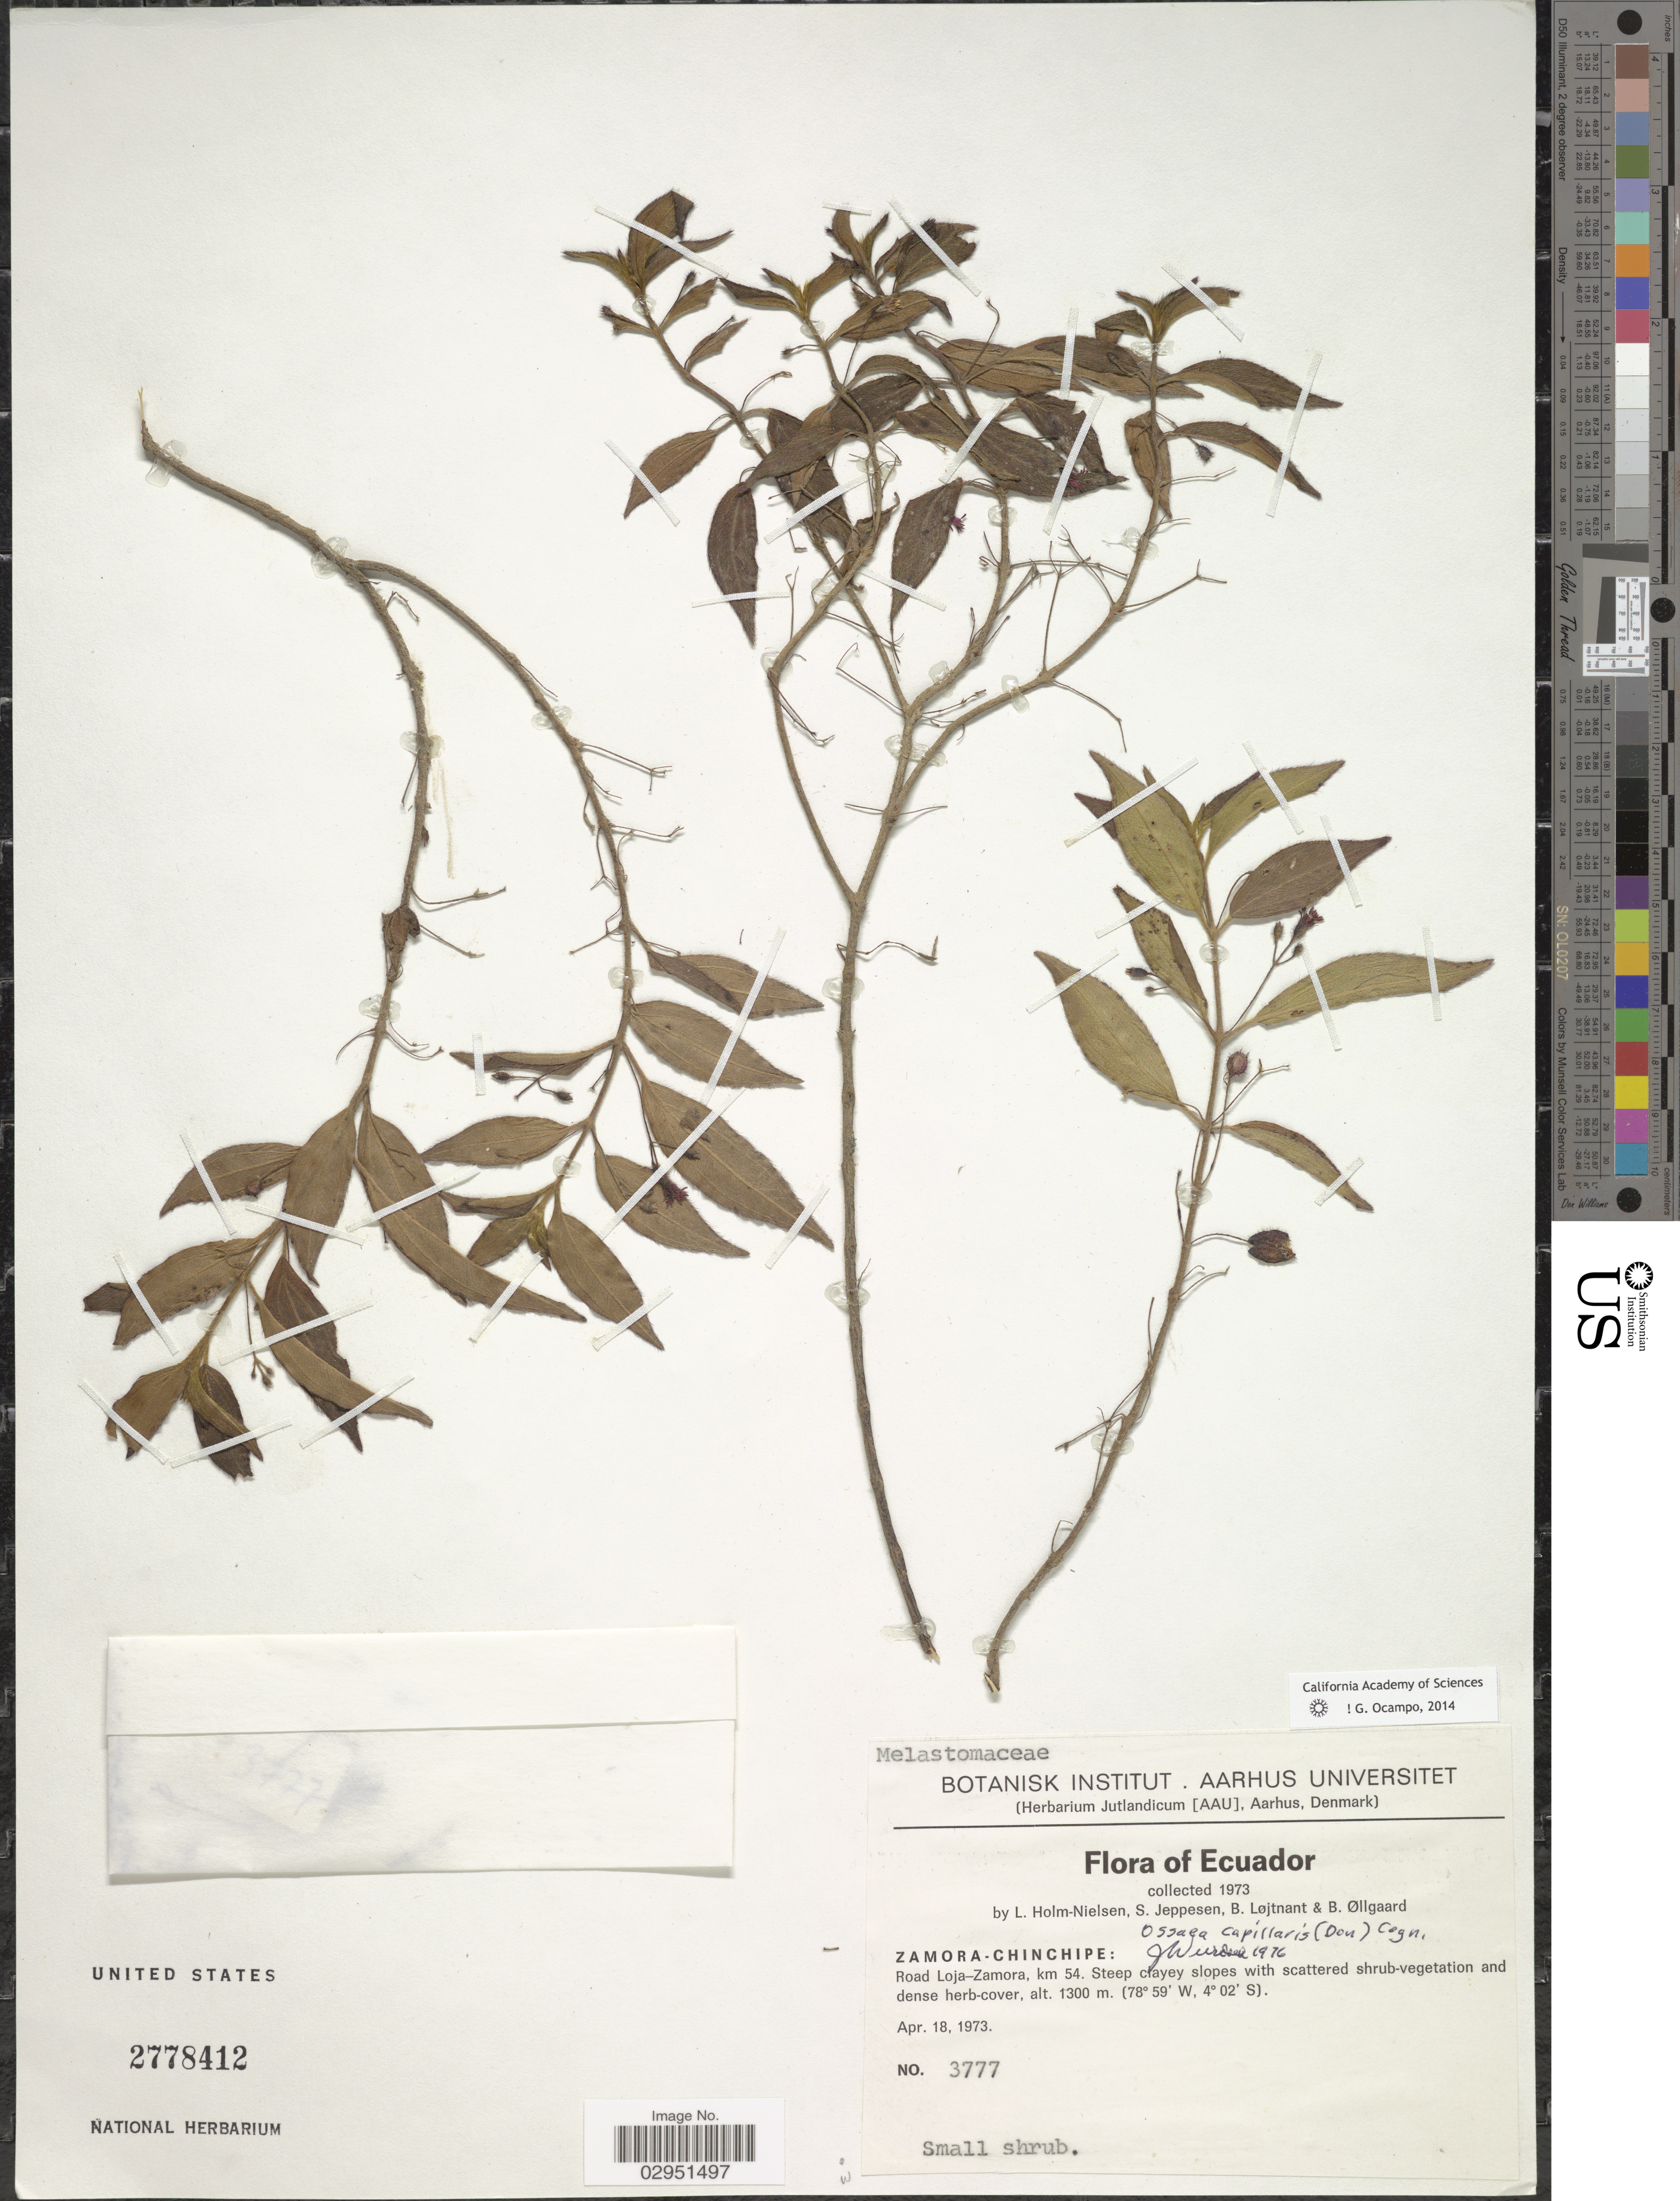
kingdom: Plantae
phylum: Tracheophyta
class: Magnoliopsida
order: Myrtales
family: Melastomataceae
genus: Ossaea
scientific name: Ossaea capillaris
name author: (D. Don) Cogn.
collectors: L. Holm-Nielsen, S. Jeppesen, B. Löjtnant & B. Øllgaard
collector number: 3777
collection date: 1973-04-18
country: Ecuador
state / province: Zamora-Chinchipe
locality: Road Loja-Zamora, km 54.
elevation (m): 1300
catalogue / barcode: US 2778412